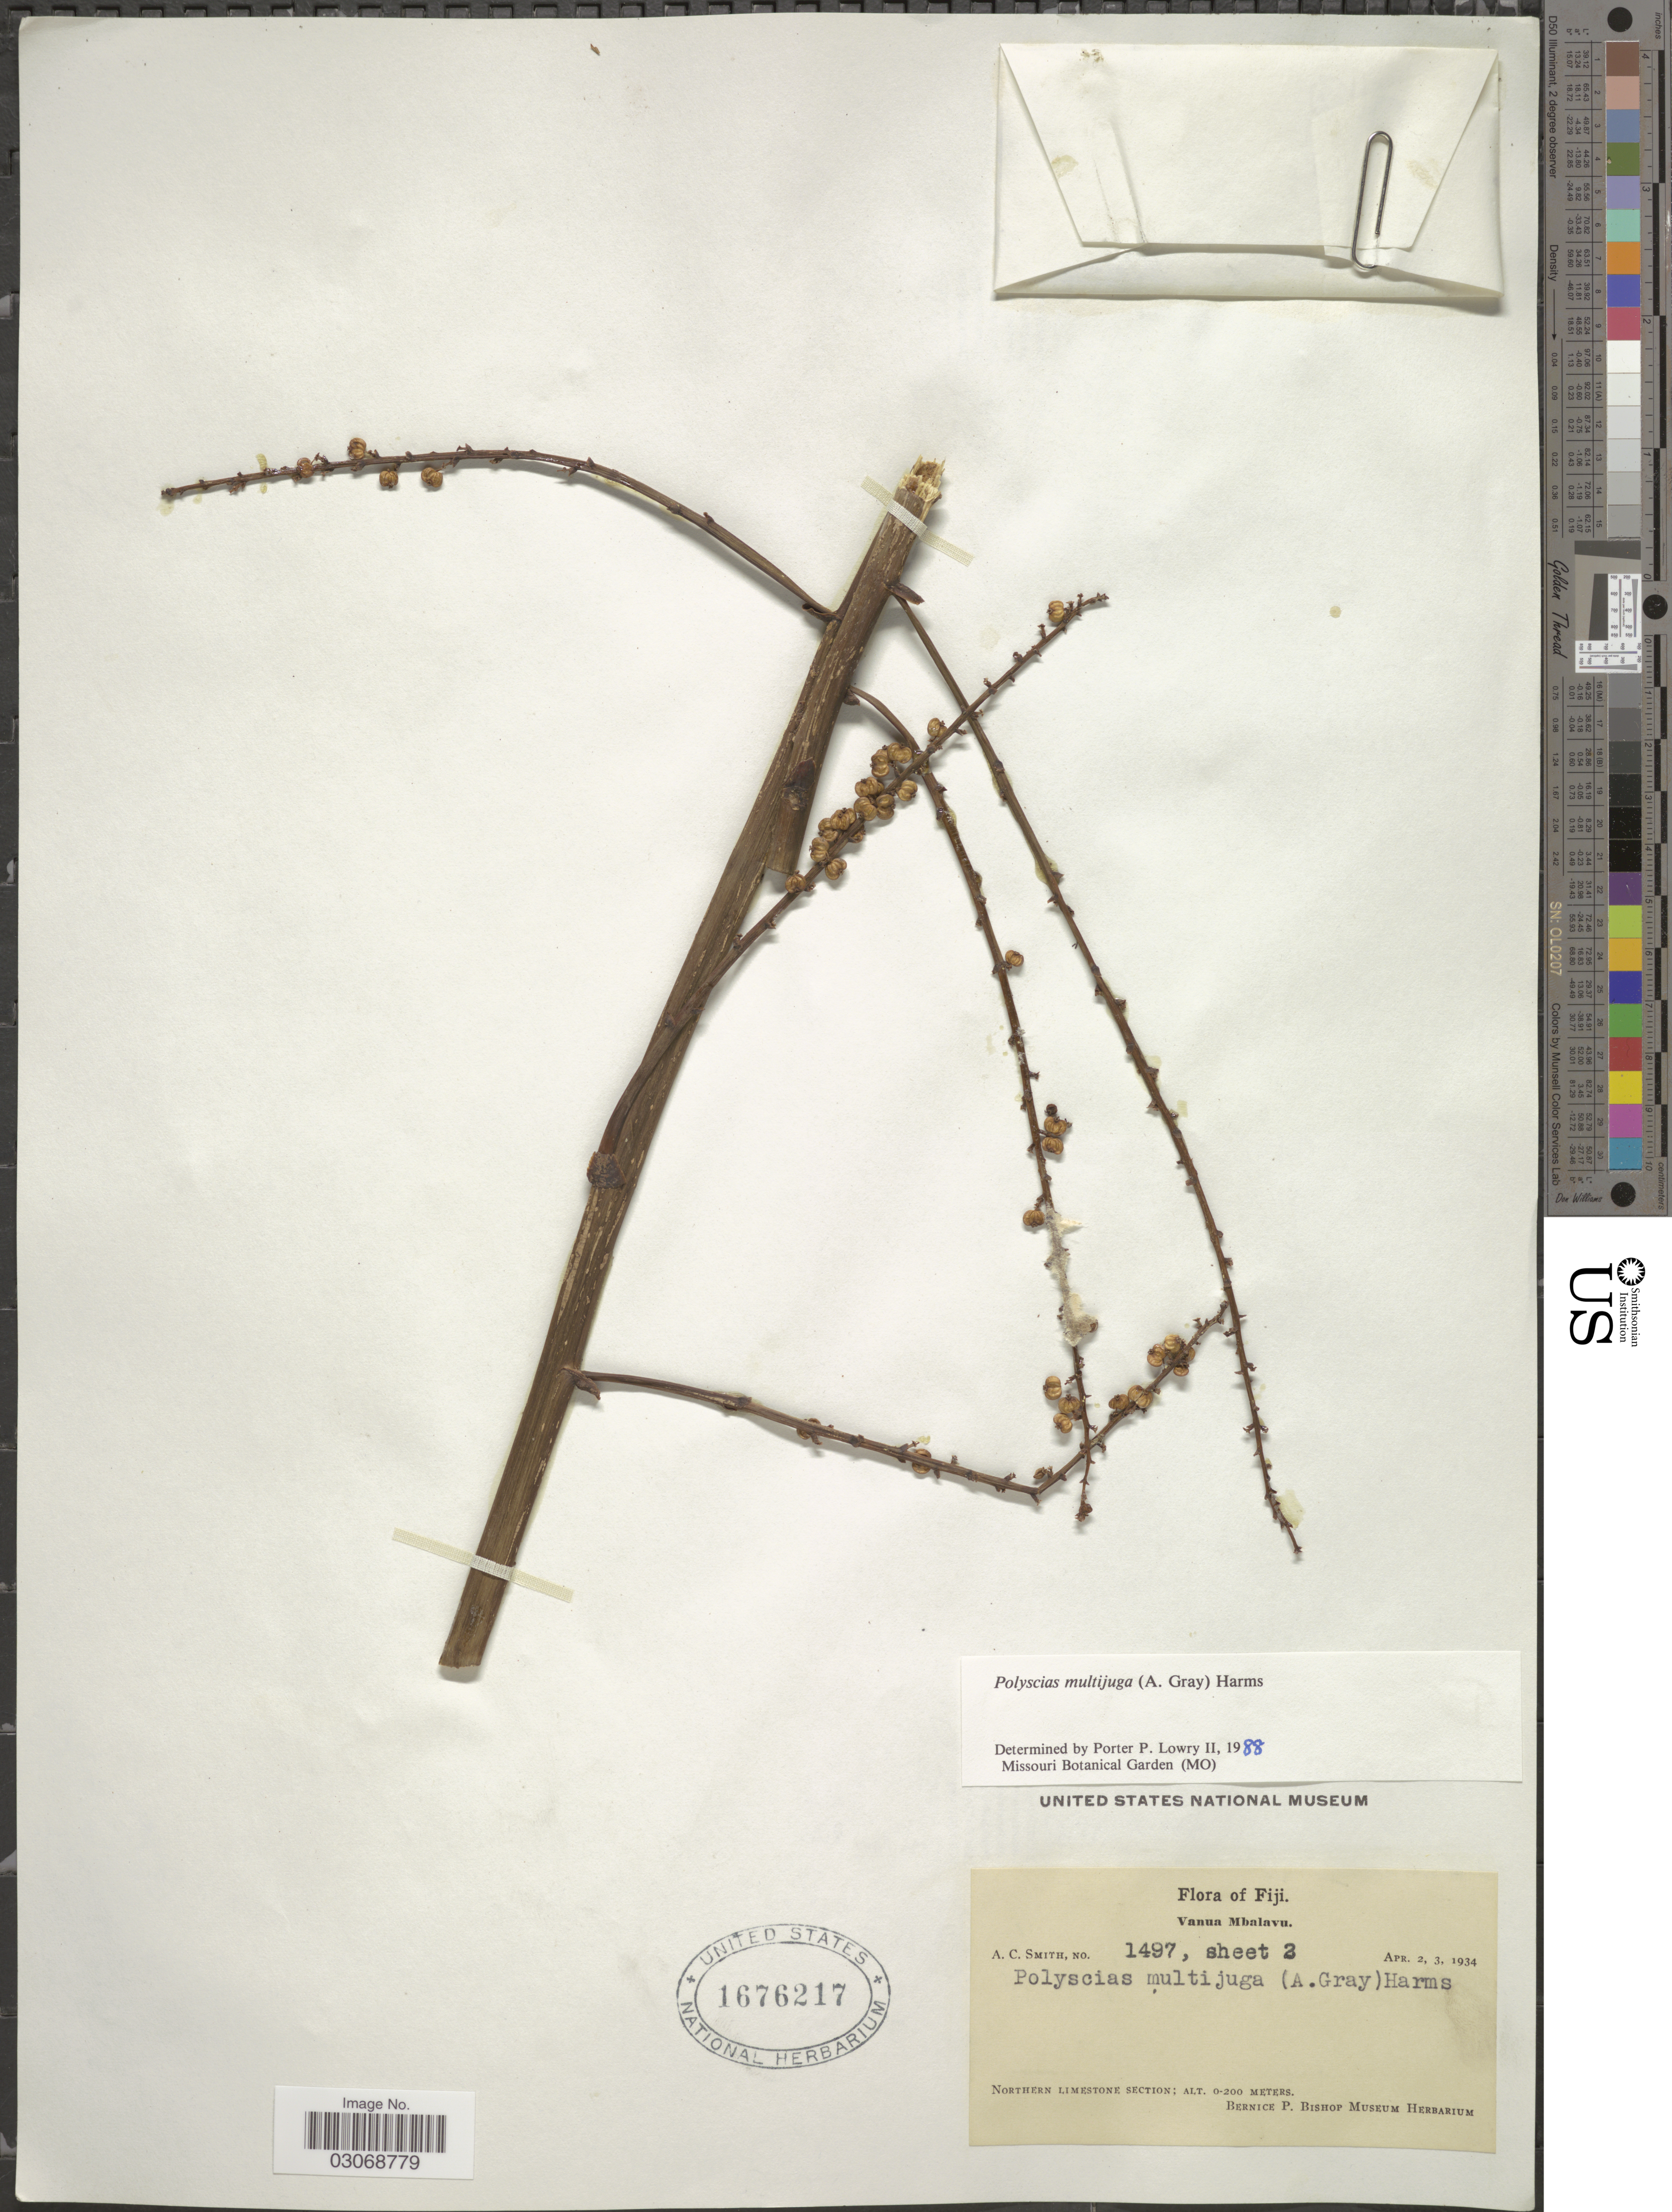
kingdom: Plantae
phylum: Tracheophyta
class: Magnoliopsida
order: Apiales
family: Araliaceae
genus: Polyscias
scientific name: Polyscias multijuga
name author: Harms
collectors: A. C. Smith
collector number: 1497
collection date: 1934-04-02/1934-04-03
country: Fiji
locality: Vanua Mbalavu. Northern Limestone Section.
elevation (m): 0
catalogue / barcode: US 1676217